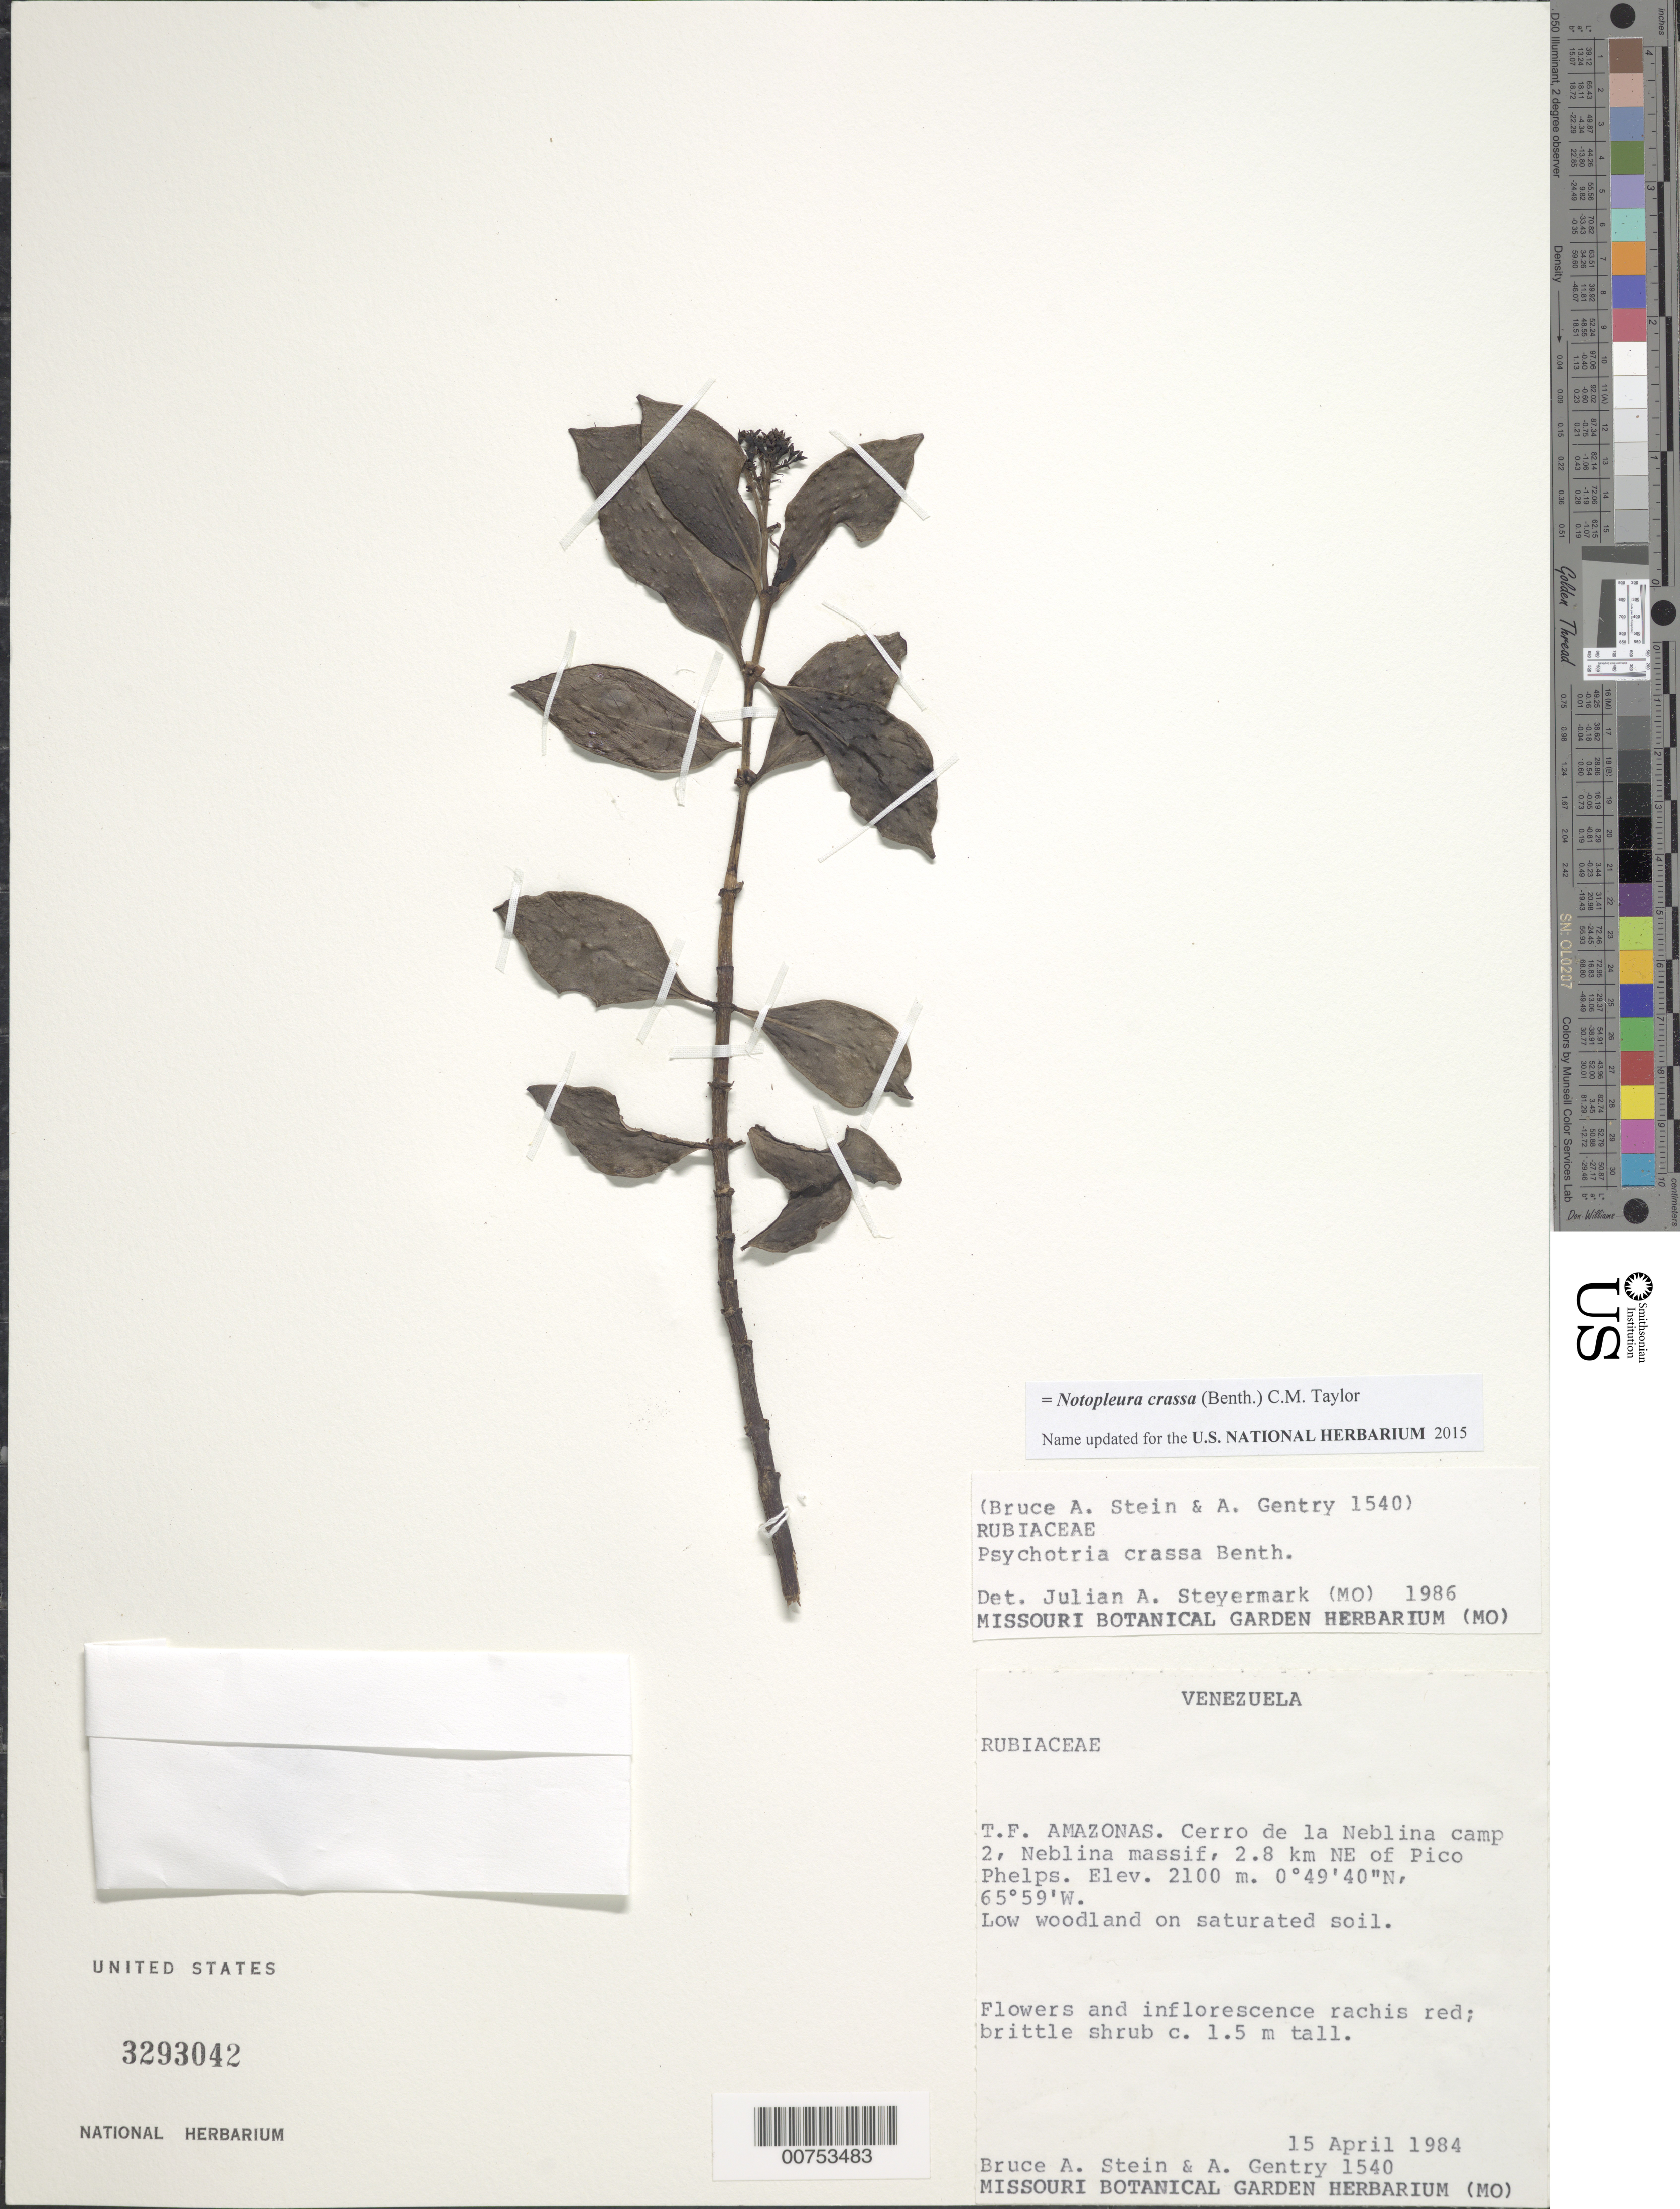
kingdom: Plantae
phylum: Tracheophyta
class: Magnoliopsida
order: Gentianales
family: Rubiaceae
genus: Psychotria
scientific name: Psychotria crassa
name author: Benth.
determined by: Steyermark, Julian A., (VEN)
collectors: B. A. Stein & A. H. Gentry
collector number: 1540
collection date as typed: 15-Apr-84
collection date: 1984-04-15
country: Venezuela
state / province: Amazonas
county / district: Río Negro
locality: Cerro de la Neblina camp 2, Neblina Massif, 2.8 km NE of Pico Phelps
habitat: Low woodland on saturated soil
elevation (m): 2100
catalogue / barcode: US 3293042